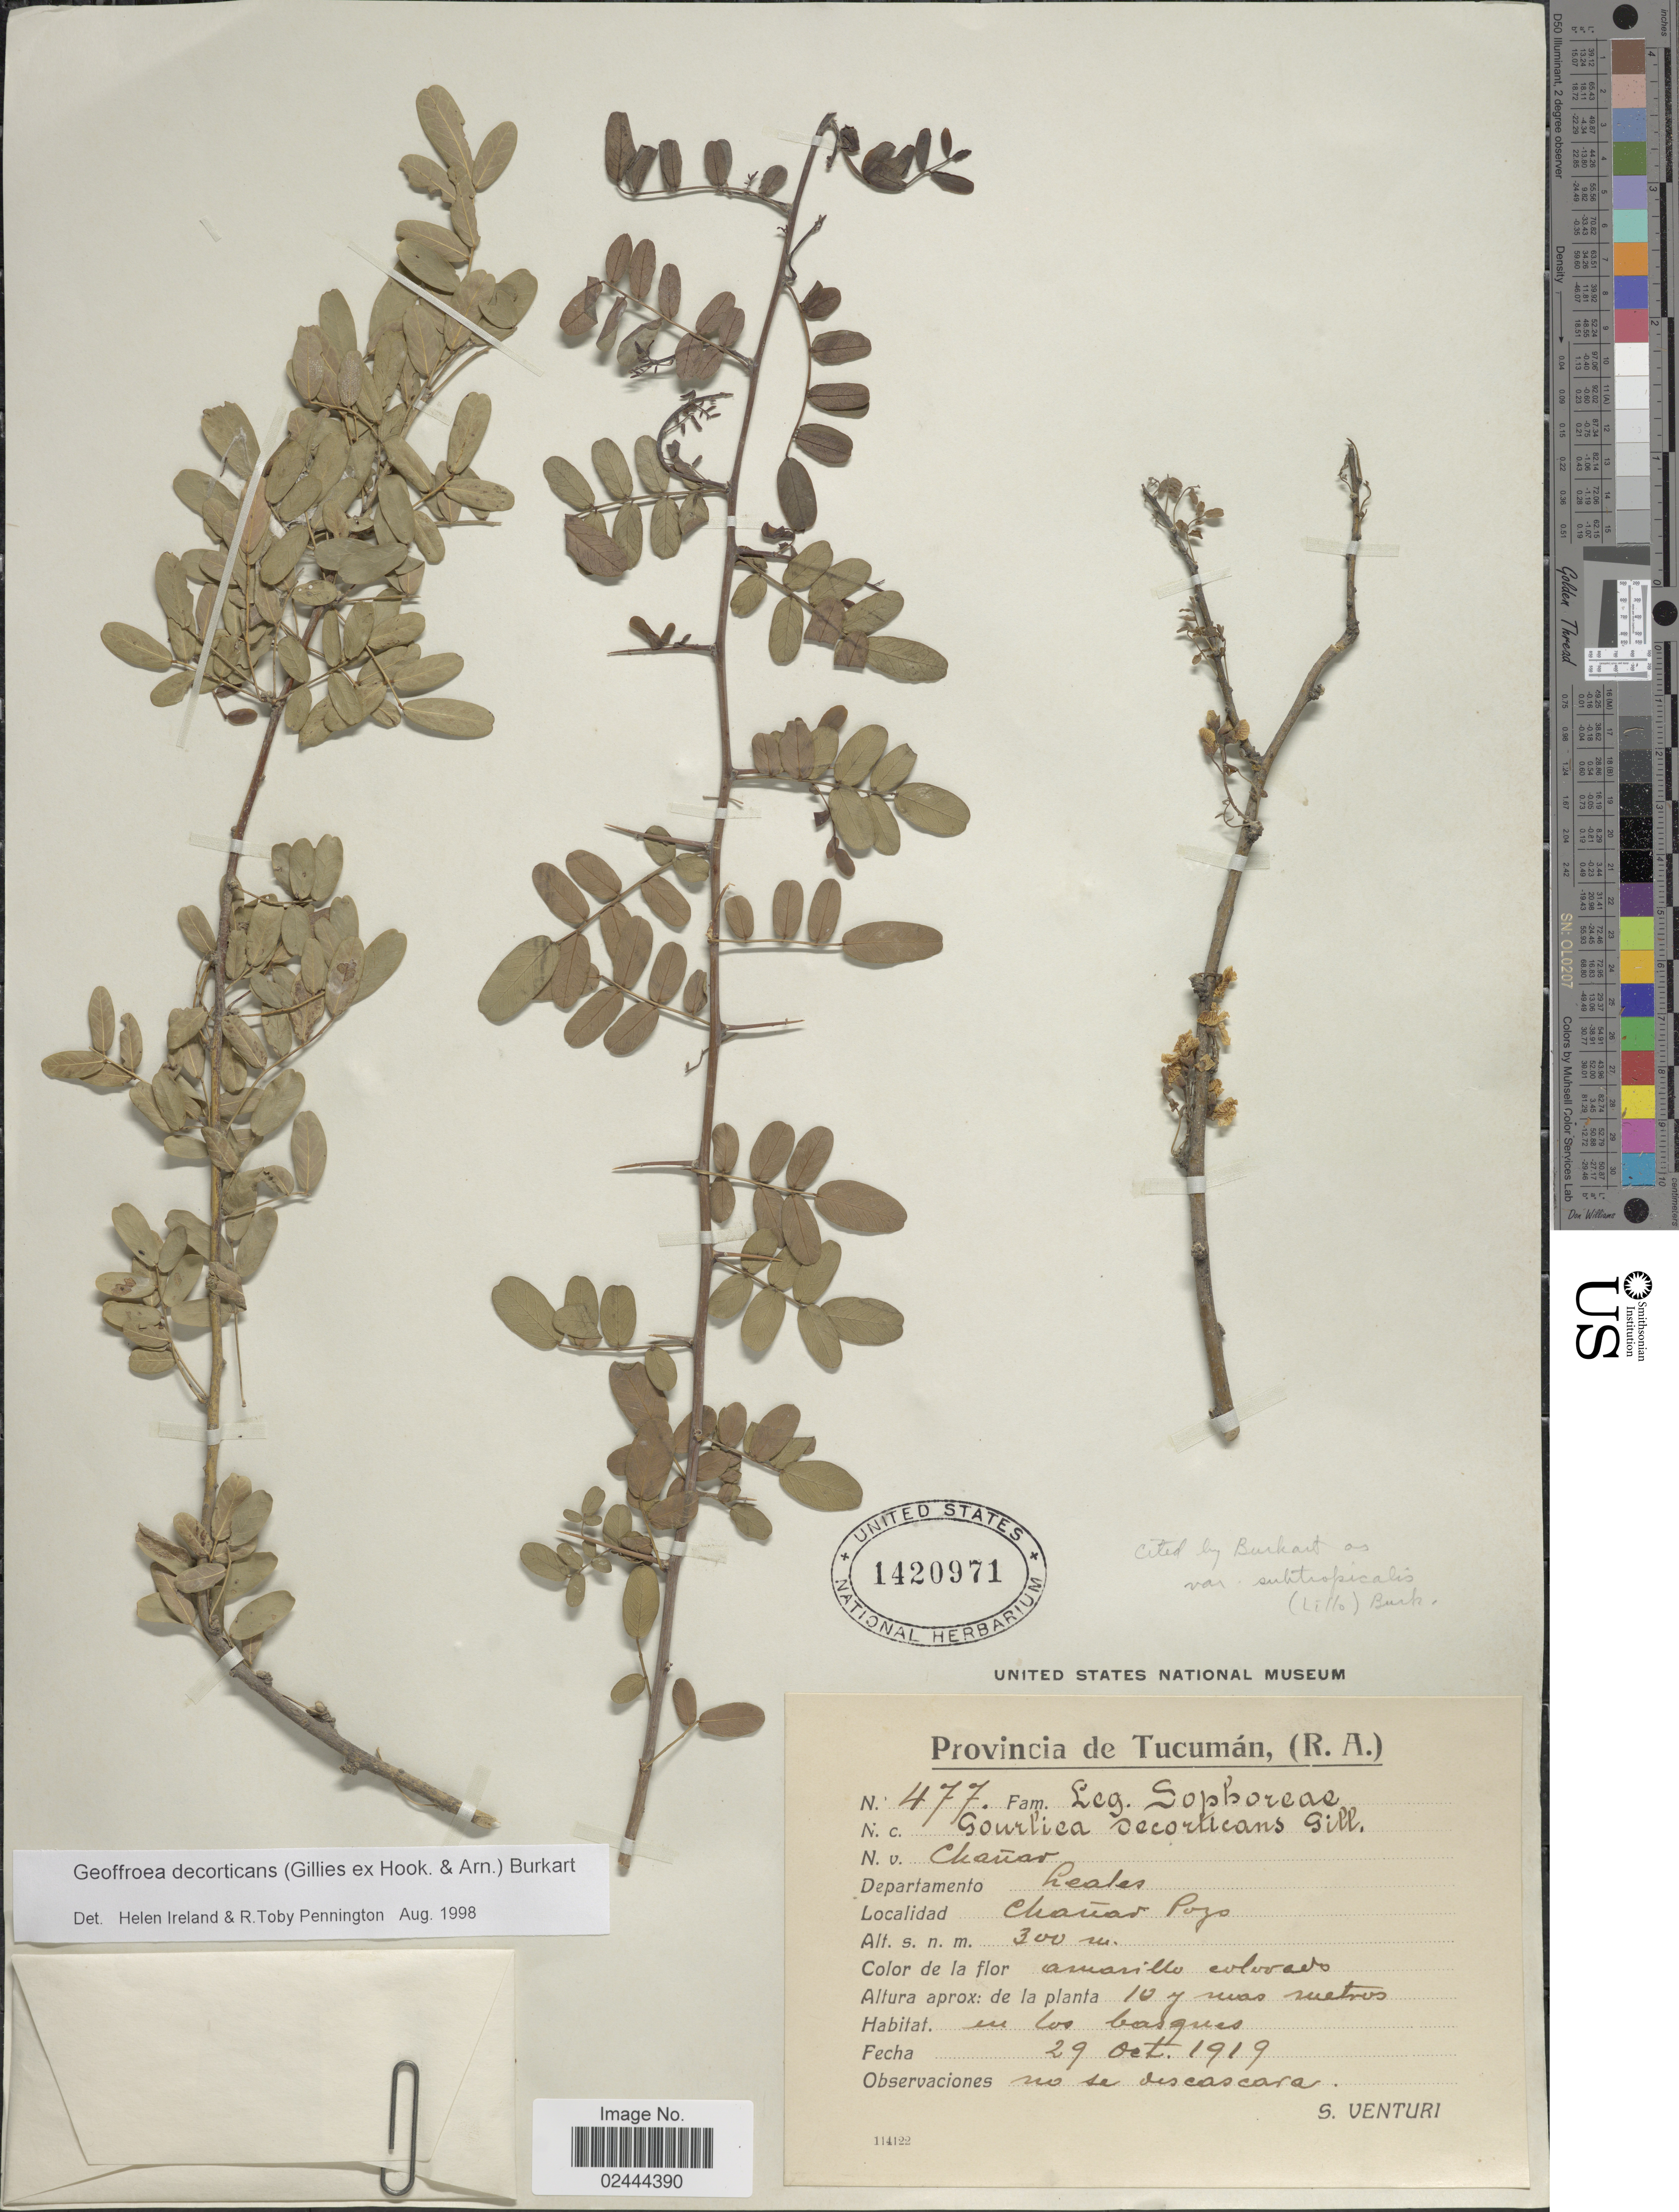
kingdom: Plantae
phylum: Tracheophyta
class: Magnoliopsida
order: Fabales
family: Fabaceae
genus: Geoffroea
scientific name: Geoffroea decorticans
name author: (Gillies ex Hook. & Arn.) Burkart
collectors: S. Venturi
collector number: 477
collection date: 1919-10-29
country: Argentina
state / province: Tucuman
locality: Departamento Leales, Chañar Pozo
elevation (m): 300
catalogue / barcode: US 1420971